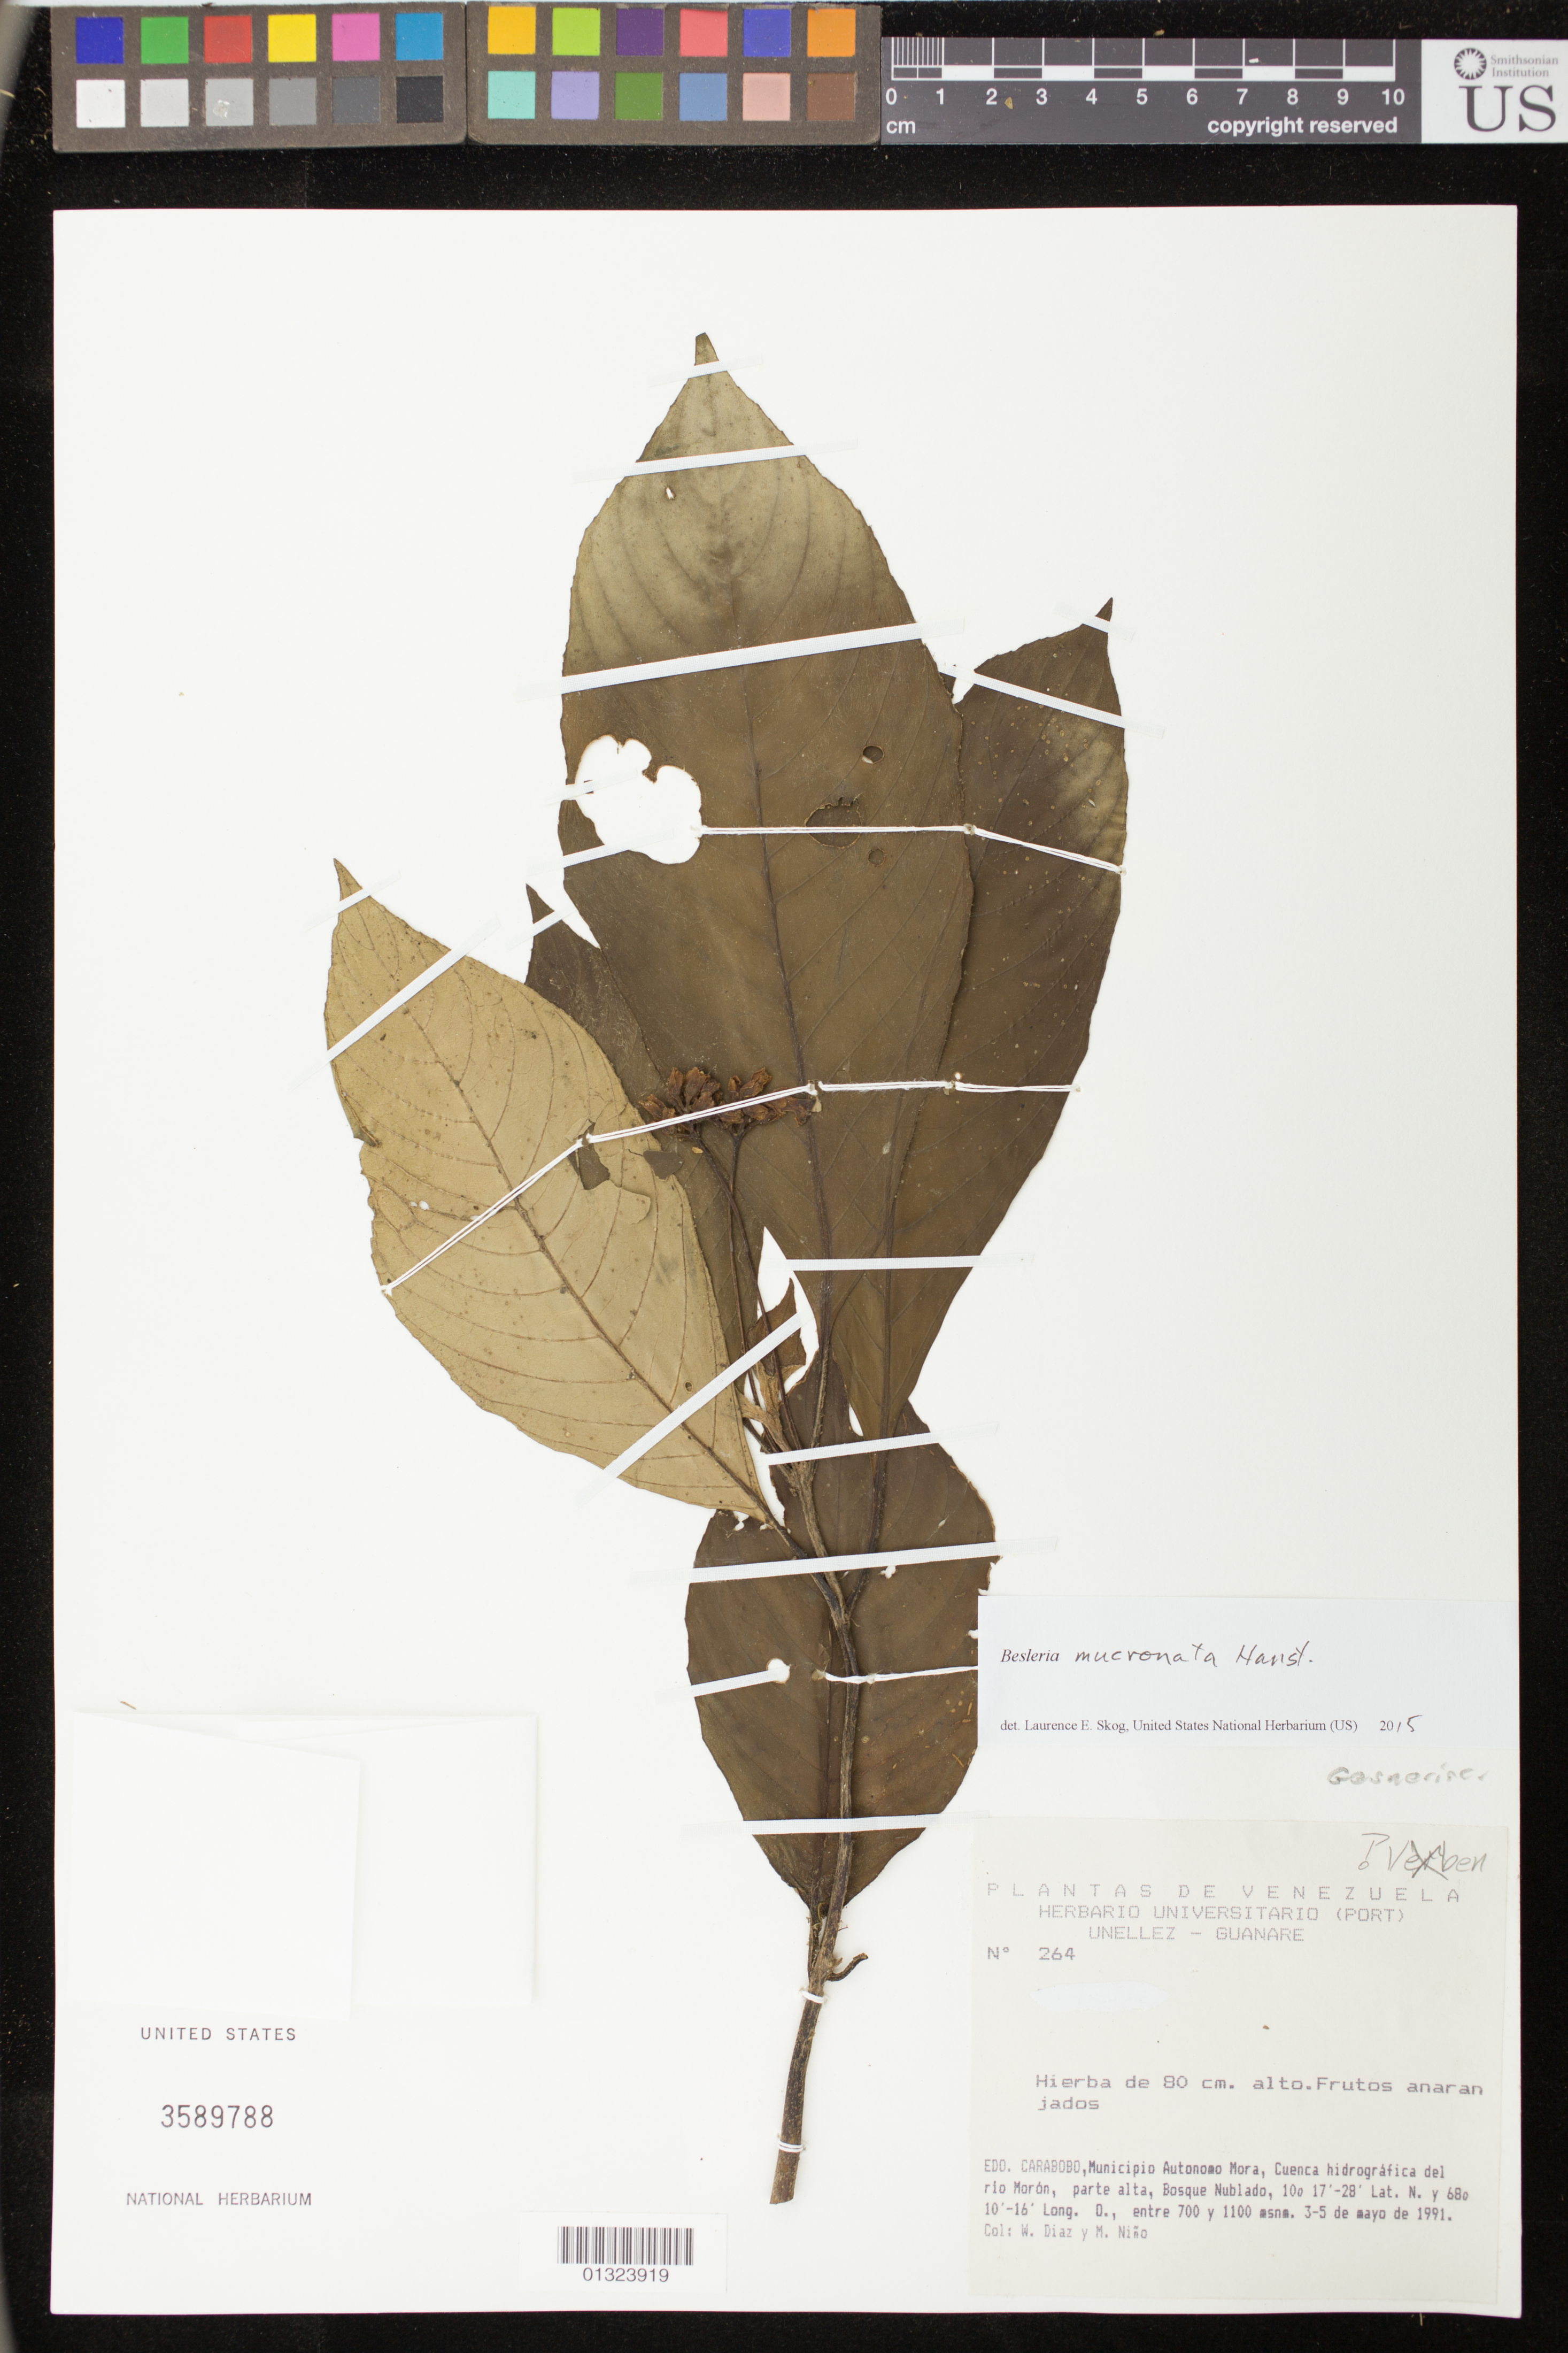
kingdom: Plantae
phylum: Tracheophyta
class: Magnoliopsida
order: Lamiales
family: Gesneriaceae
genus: Besleria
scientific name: Besleria mucronata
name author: Hanst.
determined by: Skog, Laurence E.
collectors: W. Díaz P. & S. M. Niño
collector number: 264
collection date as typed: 3-5 May 1991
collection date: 1991-05-03/1991-05-05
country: Venezuela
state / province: Carabobo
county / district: Juan José Mora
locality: Cuenca hidrográfica del rio Morón, parte alta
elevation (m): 700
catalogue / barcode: US 3589788